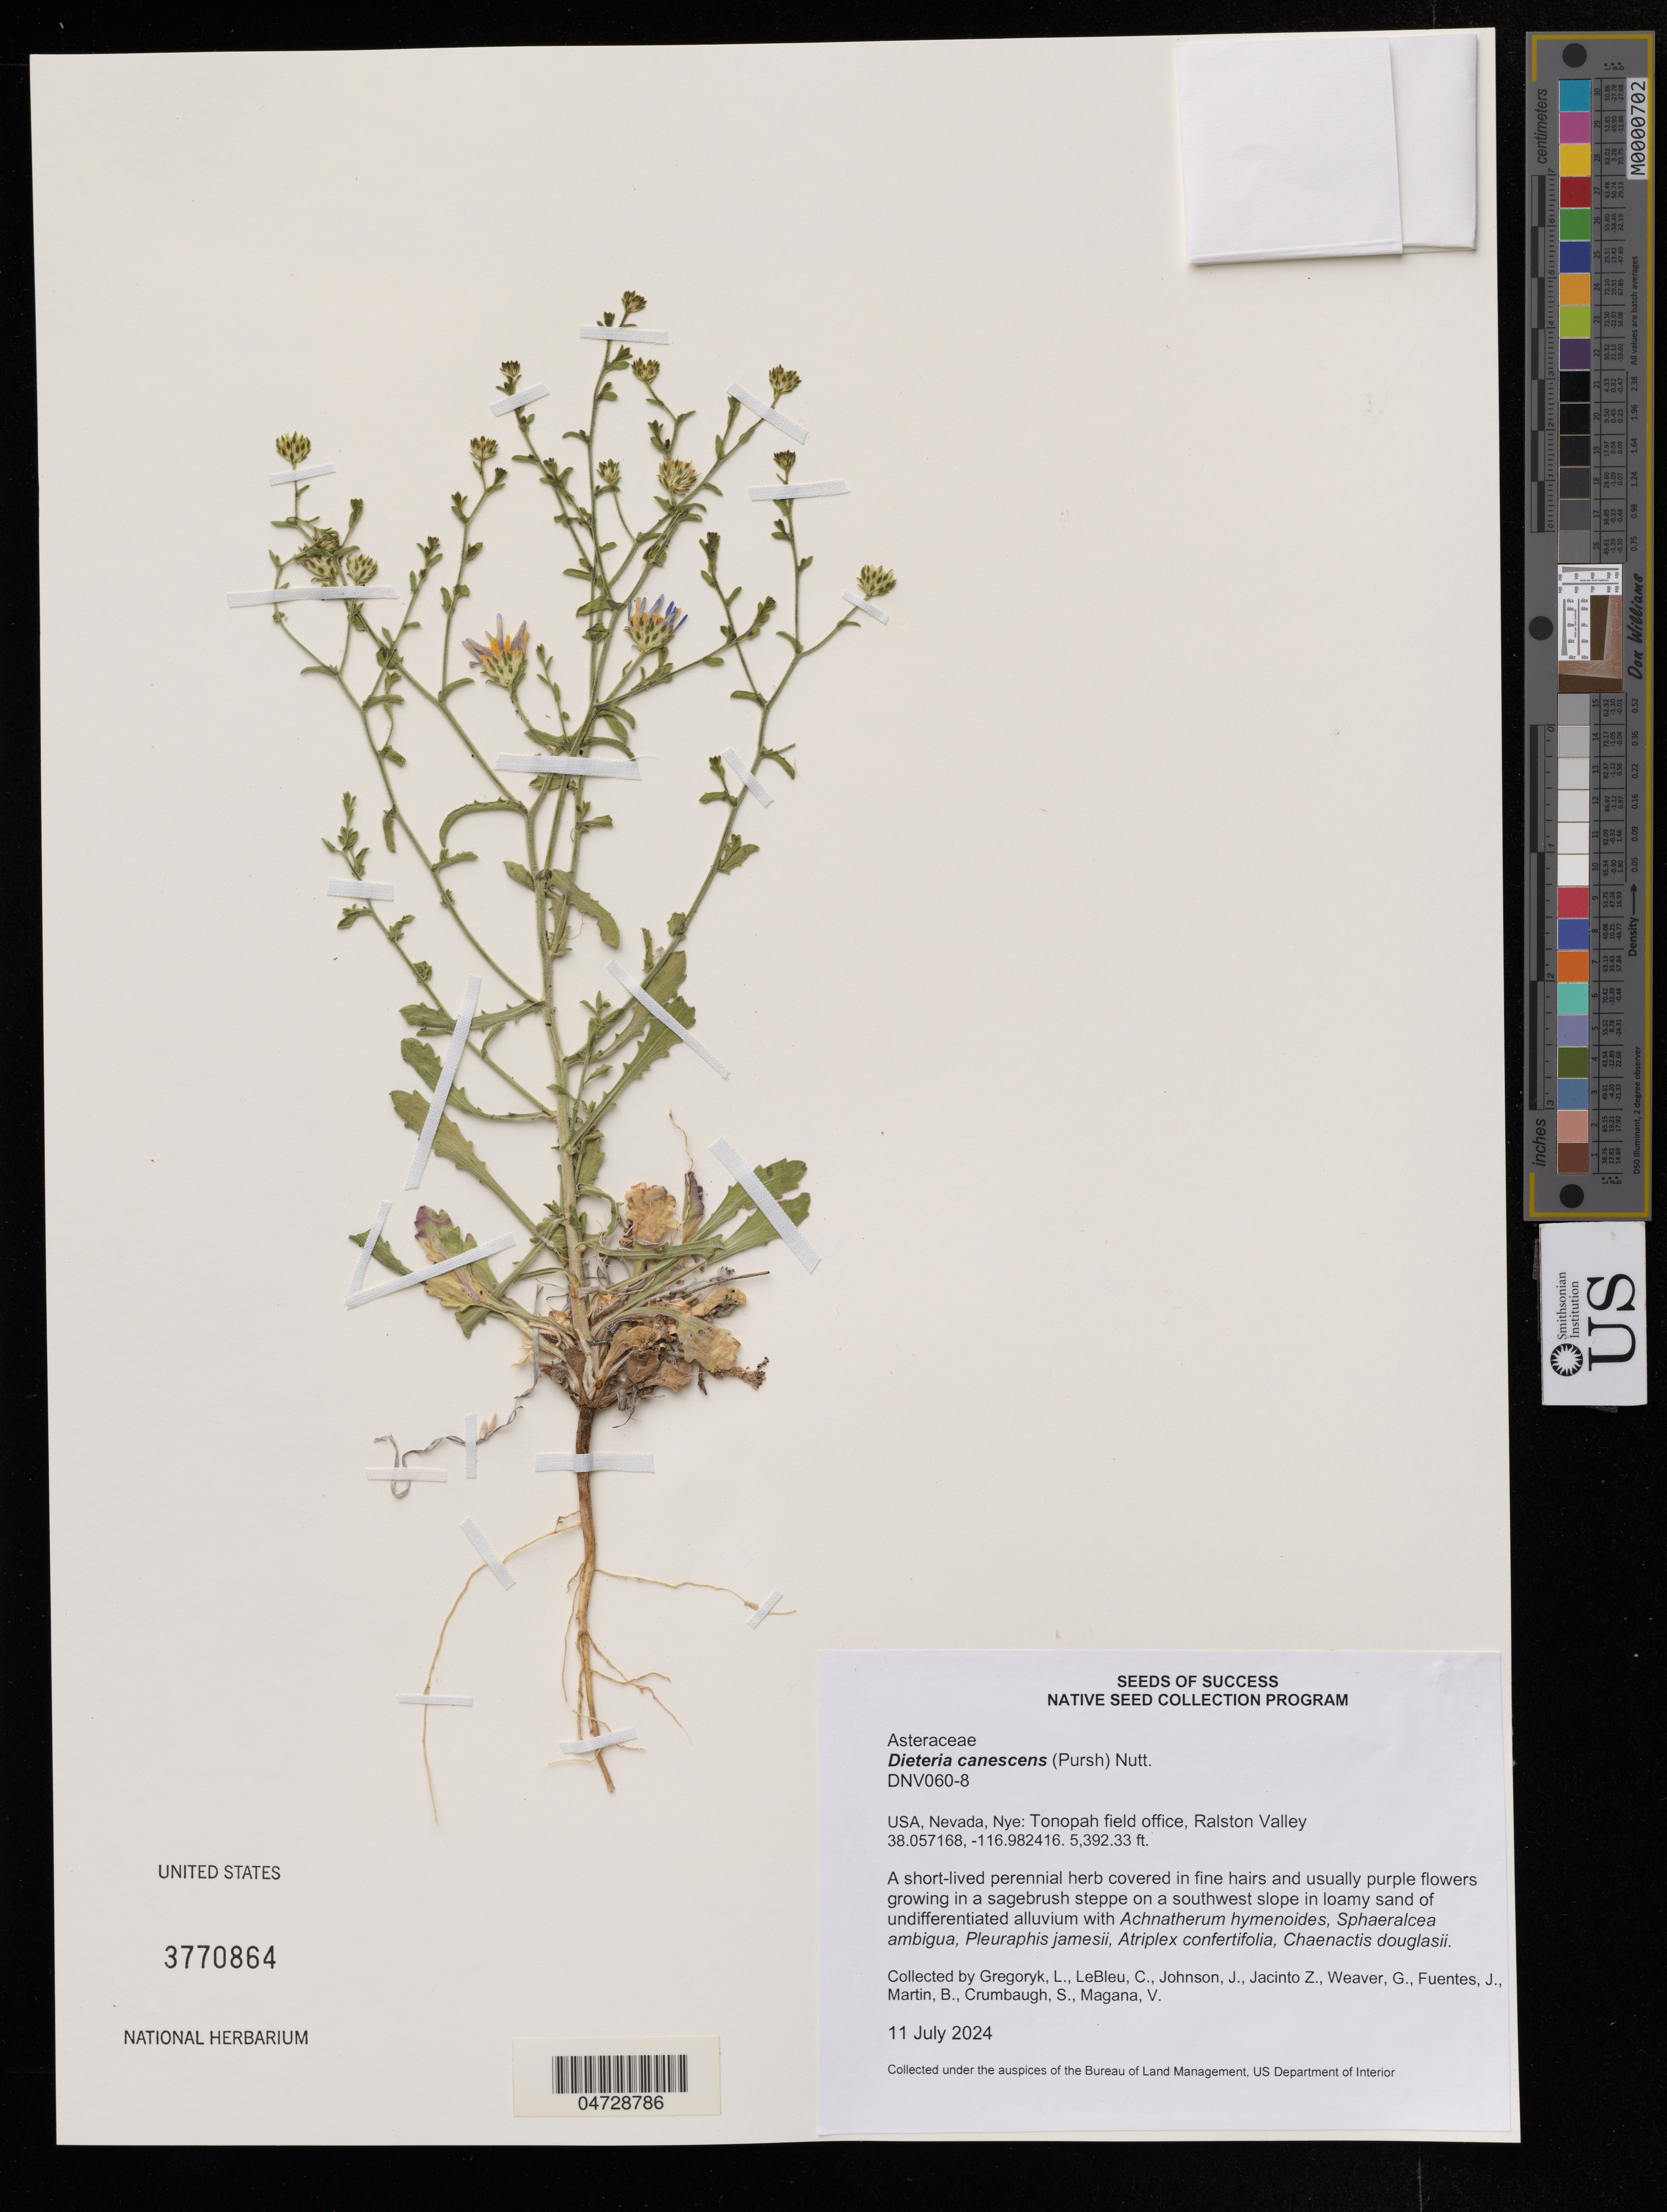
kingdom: Plantae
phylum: Tracheophyta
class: Magnoliopsida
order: Asterales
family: Asteraceae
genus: Dieteria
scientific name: Dieteria canescens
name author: (Pursh) Nutt.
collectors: L. Gregoryk, C. LeBleu & J. Johnson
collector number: DNV060-8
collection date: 2024-07-11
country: United States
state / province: Nevada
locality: Nye: Tonopah field office, Ralston Valley.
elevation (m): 1643.58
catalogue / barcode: US 3770864